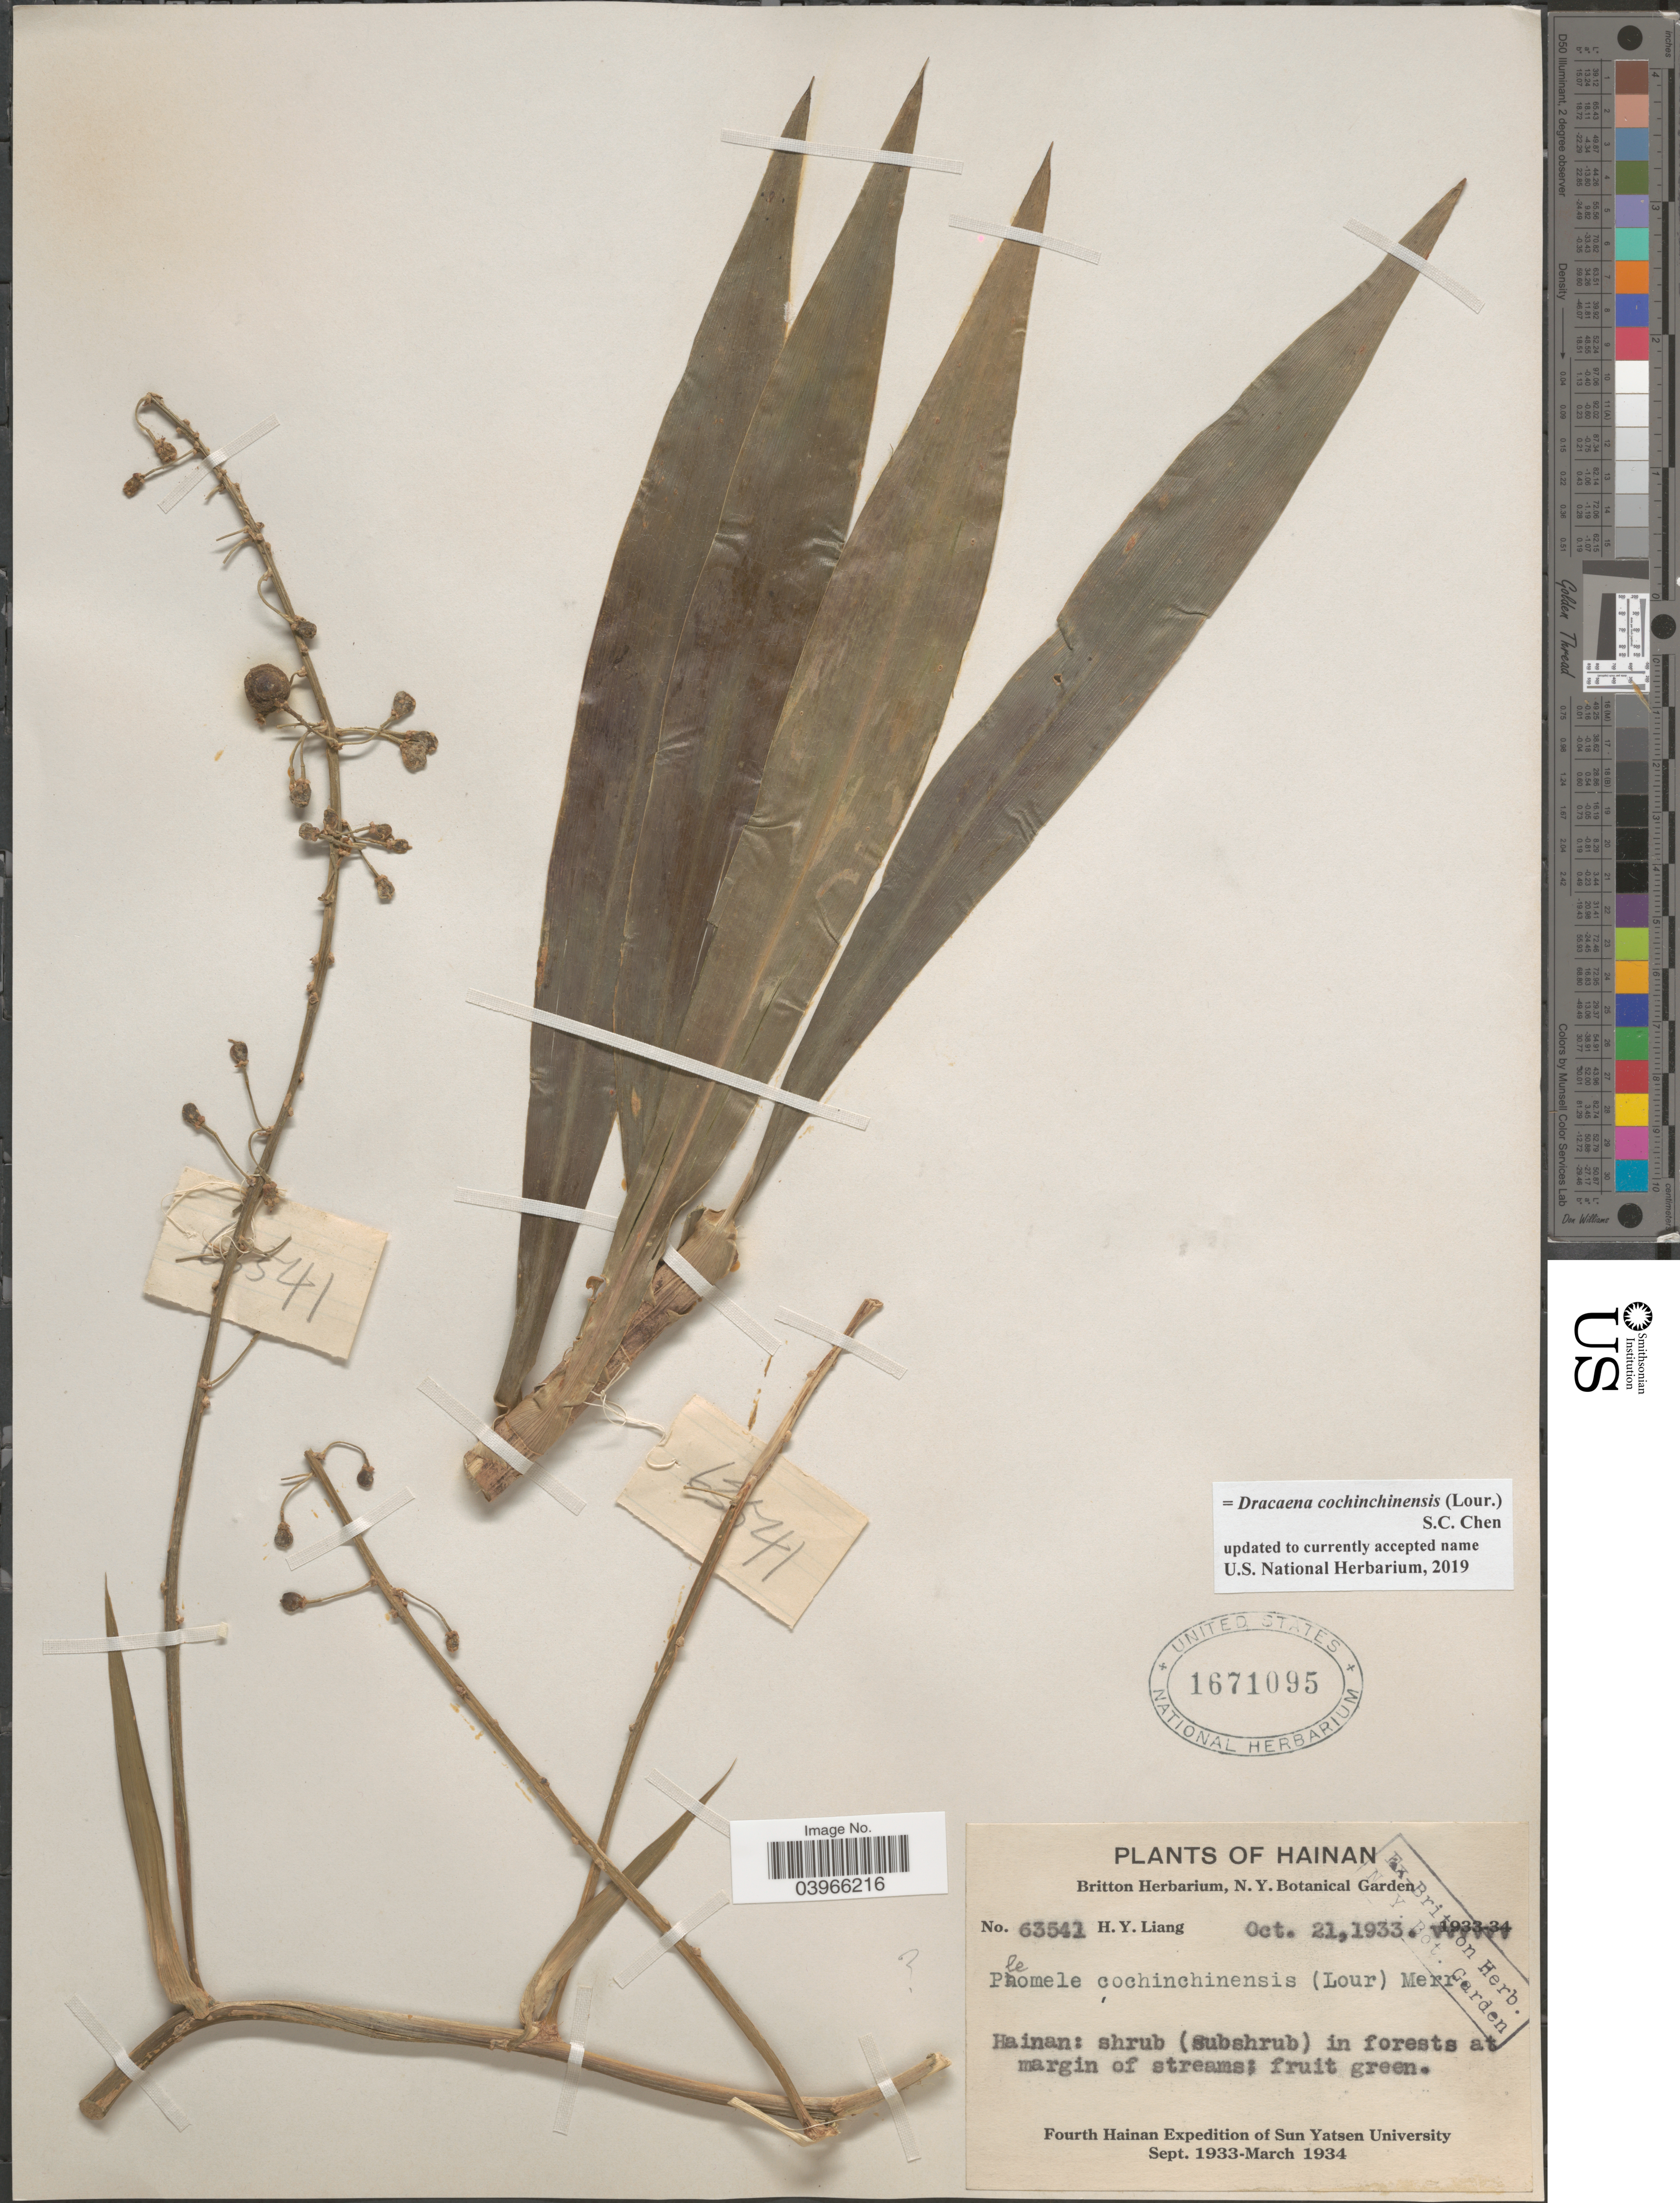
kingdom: Plantae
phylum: Tracheophyta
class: Liliopsida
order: Asparagales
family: Asparagaceae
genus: Dracaena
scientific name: Dracaena cochinchinensis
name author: (Lour. & Labroy) S.C.Chen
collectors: H. Y. Liang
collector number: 63541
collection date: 1933-10-21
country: China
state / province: Hainan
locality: Shrub (subshrub) in forests at margin of streams.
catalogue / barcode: US 1671095